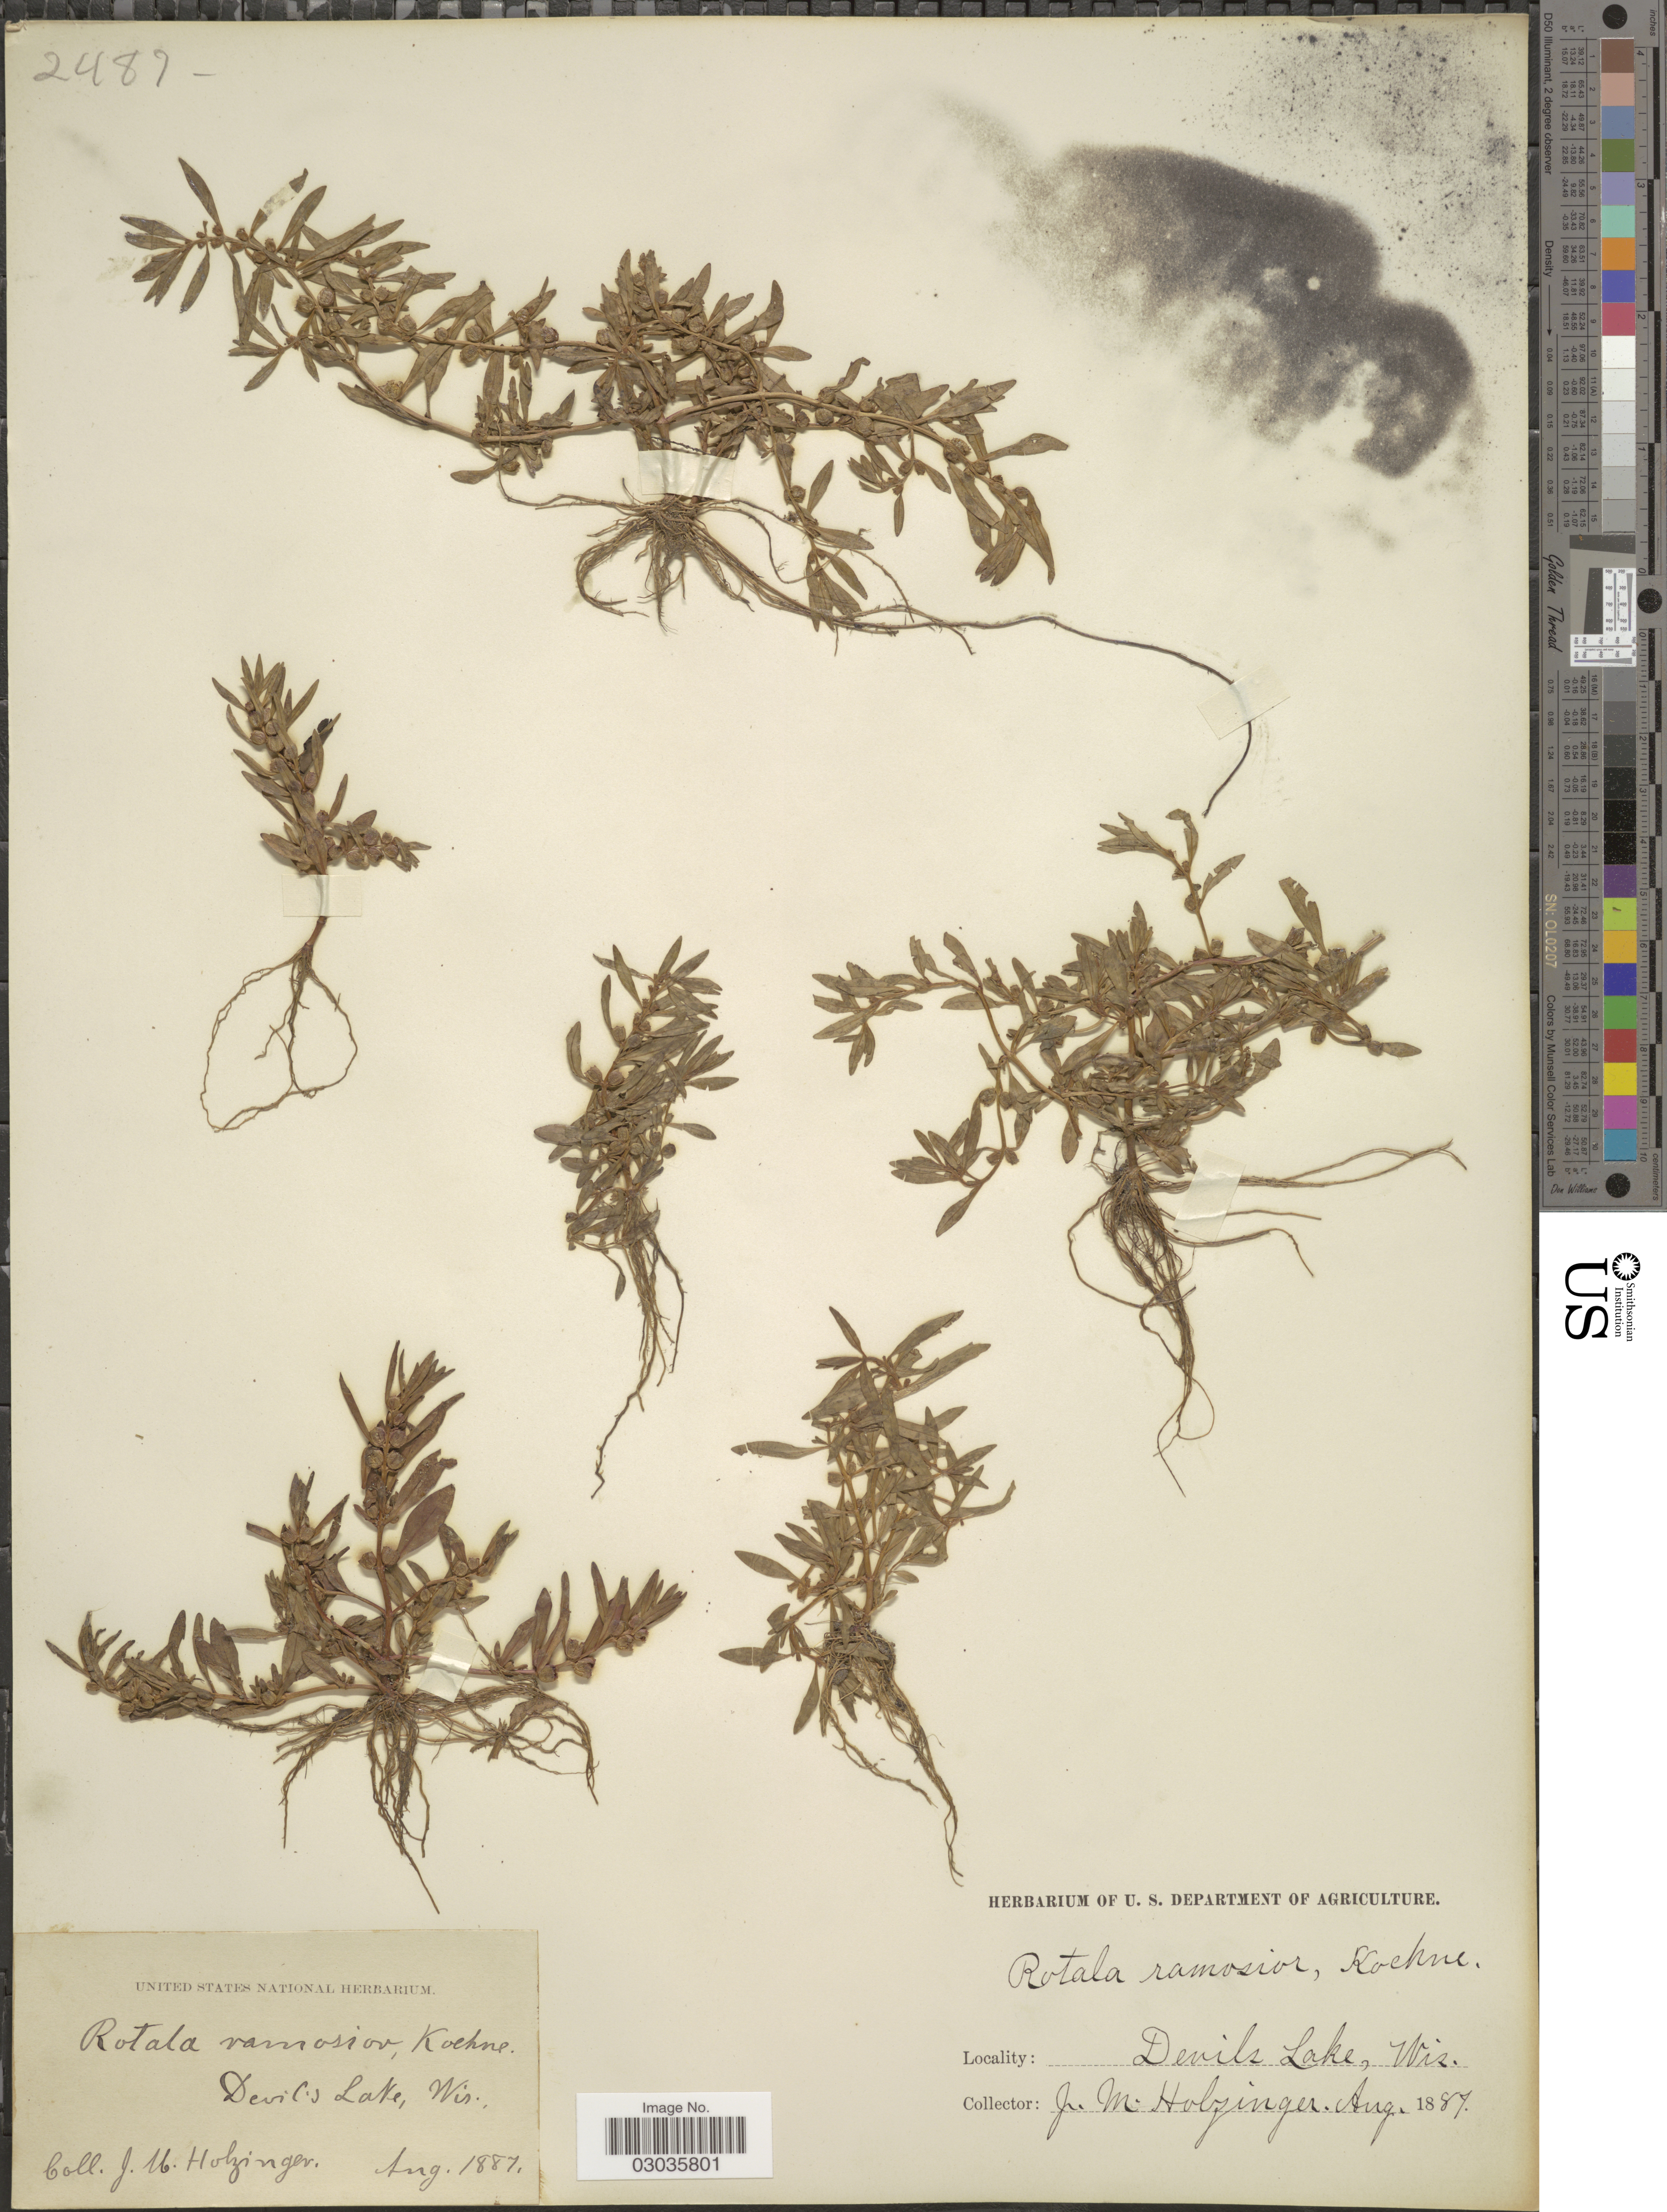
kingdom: Plantae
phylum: Tracheophyta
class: Magnoliopsida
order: Myrtales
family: Lythraceae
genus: Rotala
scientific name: Rotala ramosior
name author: (L.) Koehne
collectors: J. M. Holzinger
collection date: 1887-08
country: United States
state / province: Wisconsin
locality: Devils Lake, Wis.